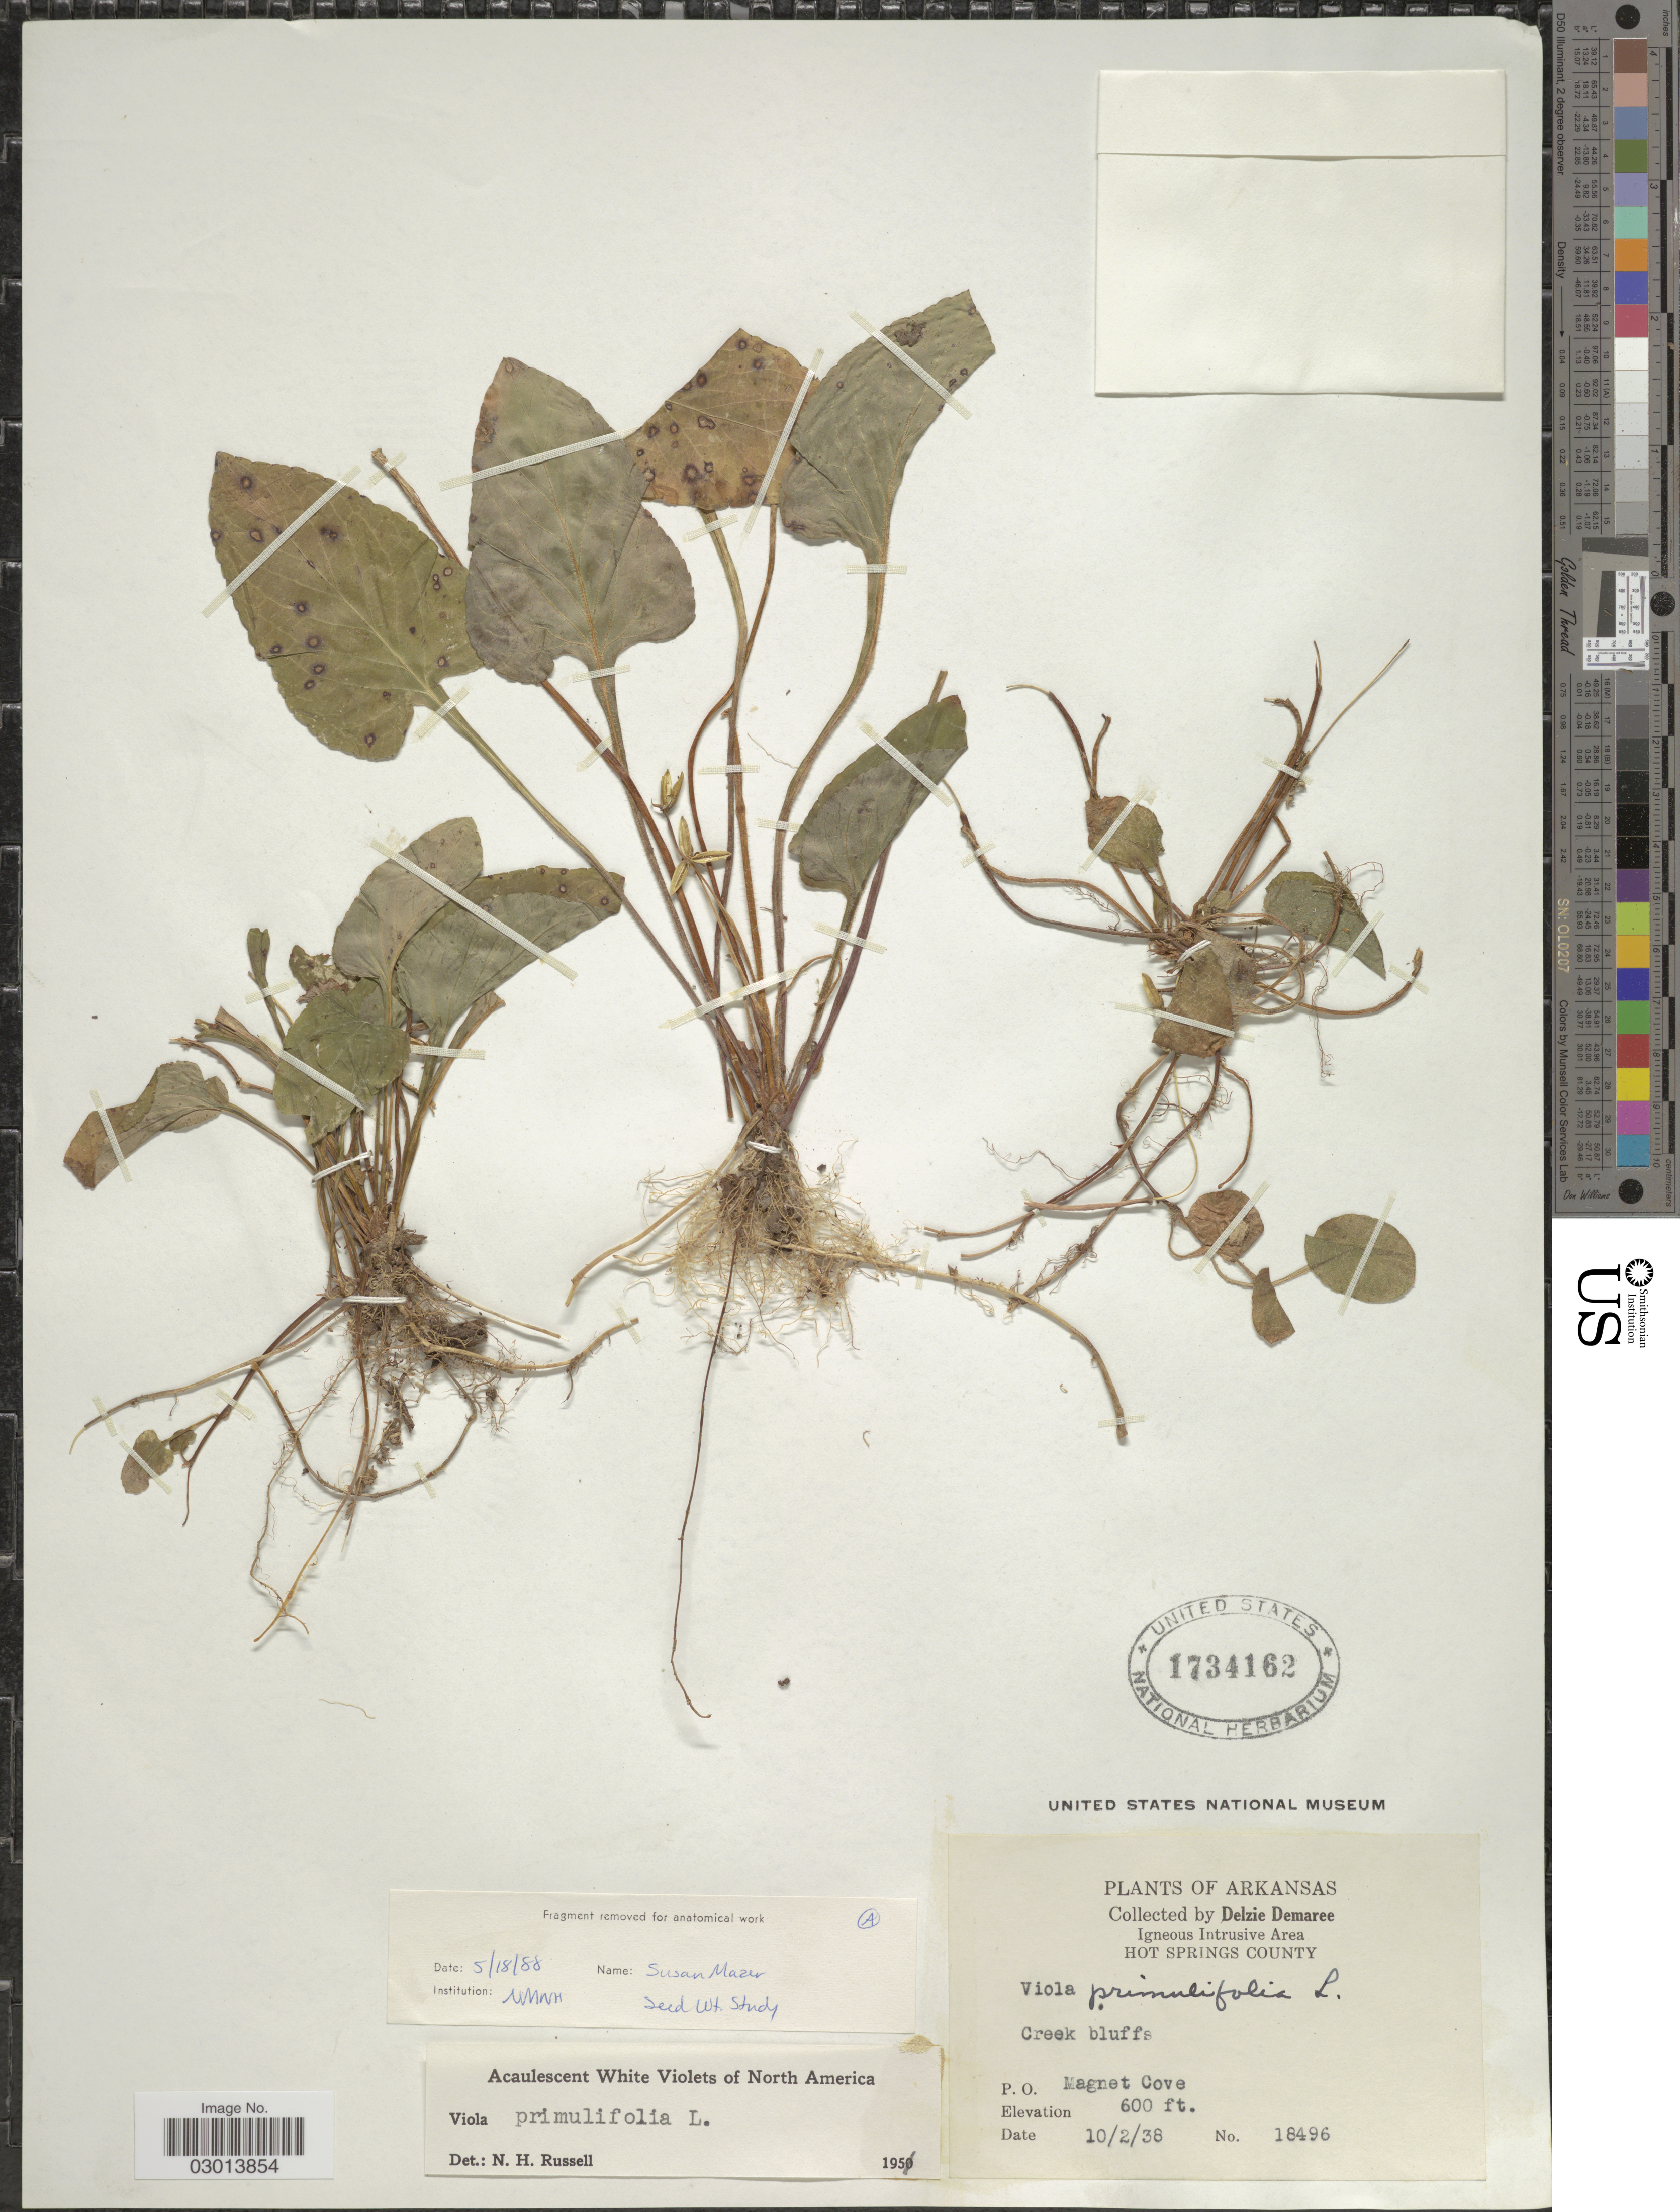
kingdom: Plantae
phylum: Tracheophyta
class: Magnoliopsida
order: Malpighiales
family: Violaceae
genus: Viola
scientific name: Viola primulifolia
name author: L.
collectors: D. Demaree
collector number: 18496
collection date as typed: Transcribed d/m/y: 2/10/38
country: United States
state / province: Arkansas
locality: Hot Springs County, Creek bluffs, P.O. Magnet Cove.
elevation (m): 183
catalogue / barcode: US 1734162